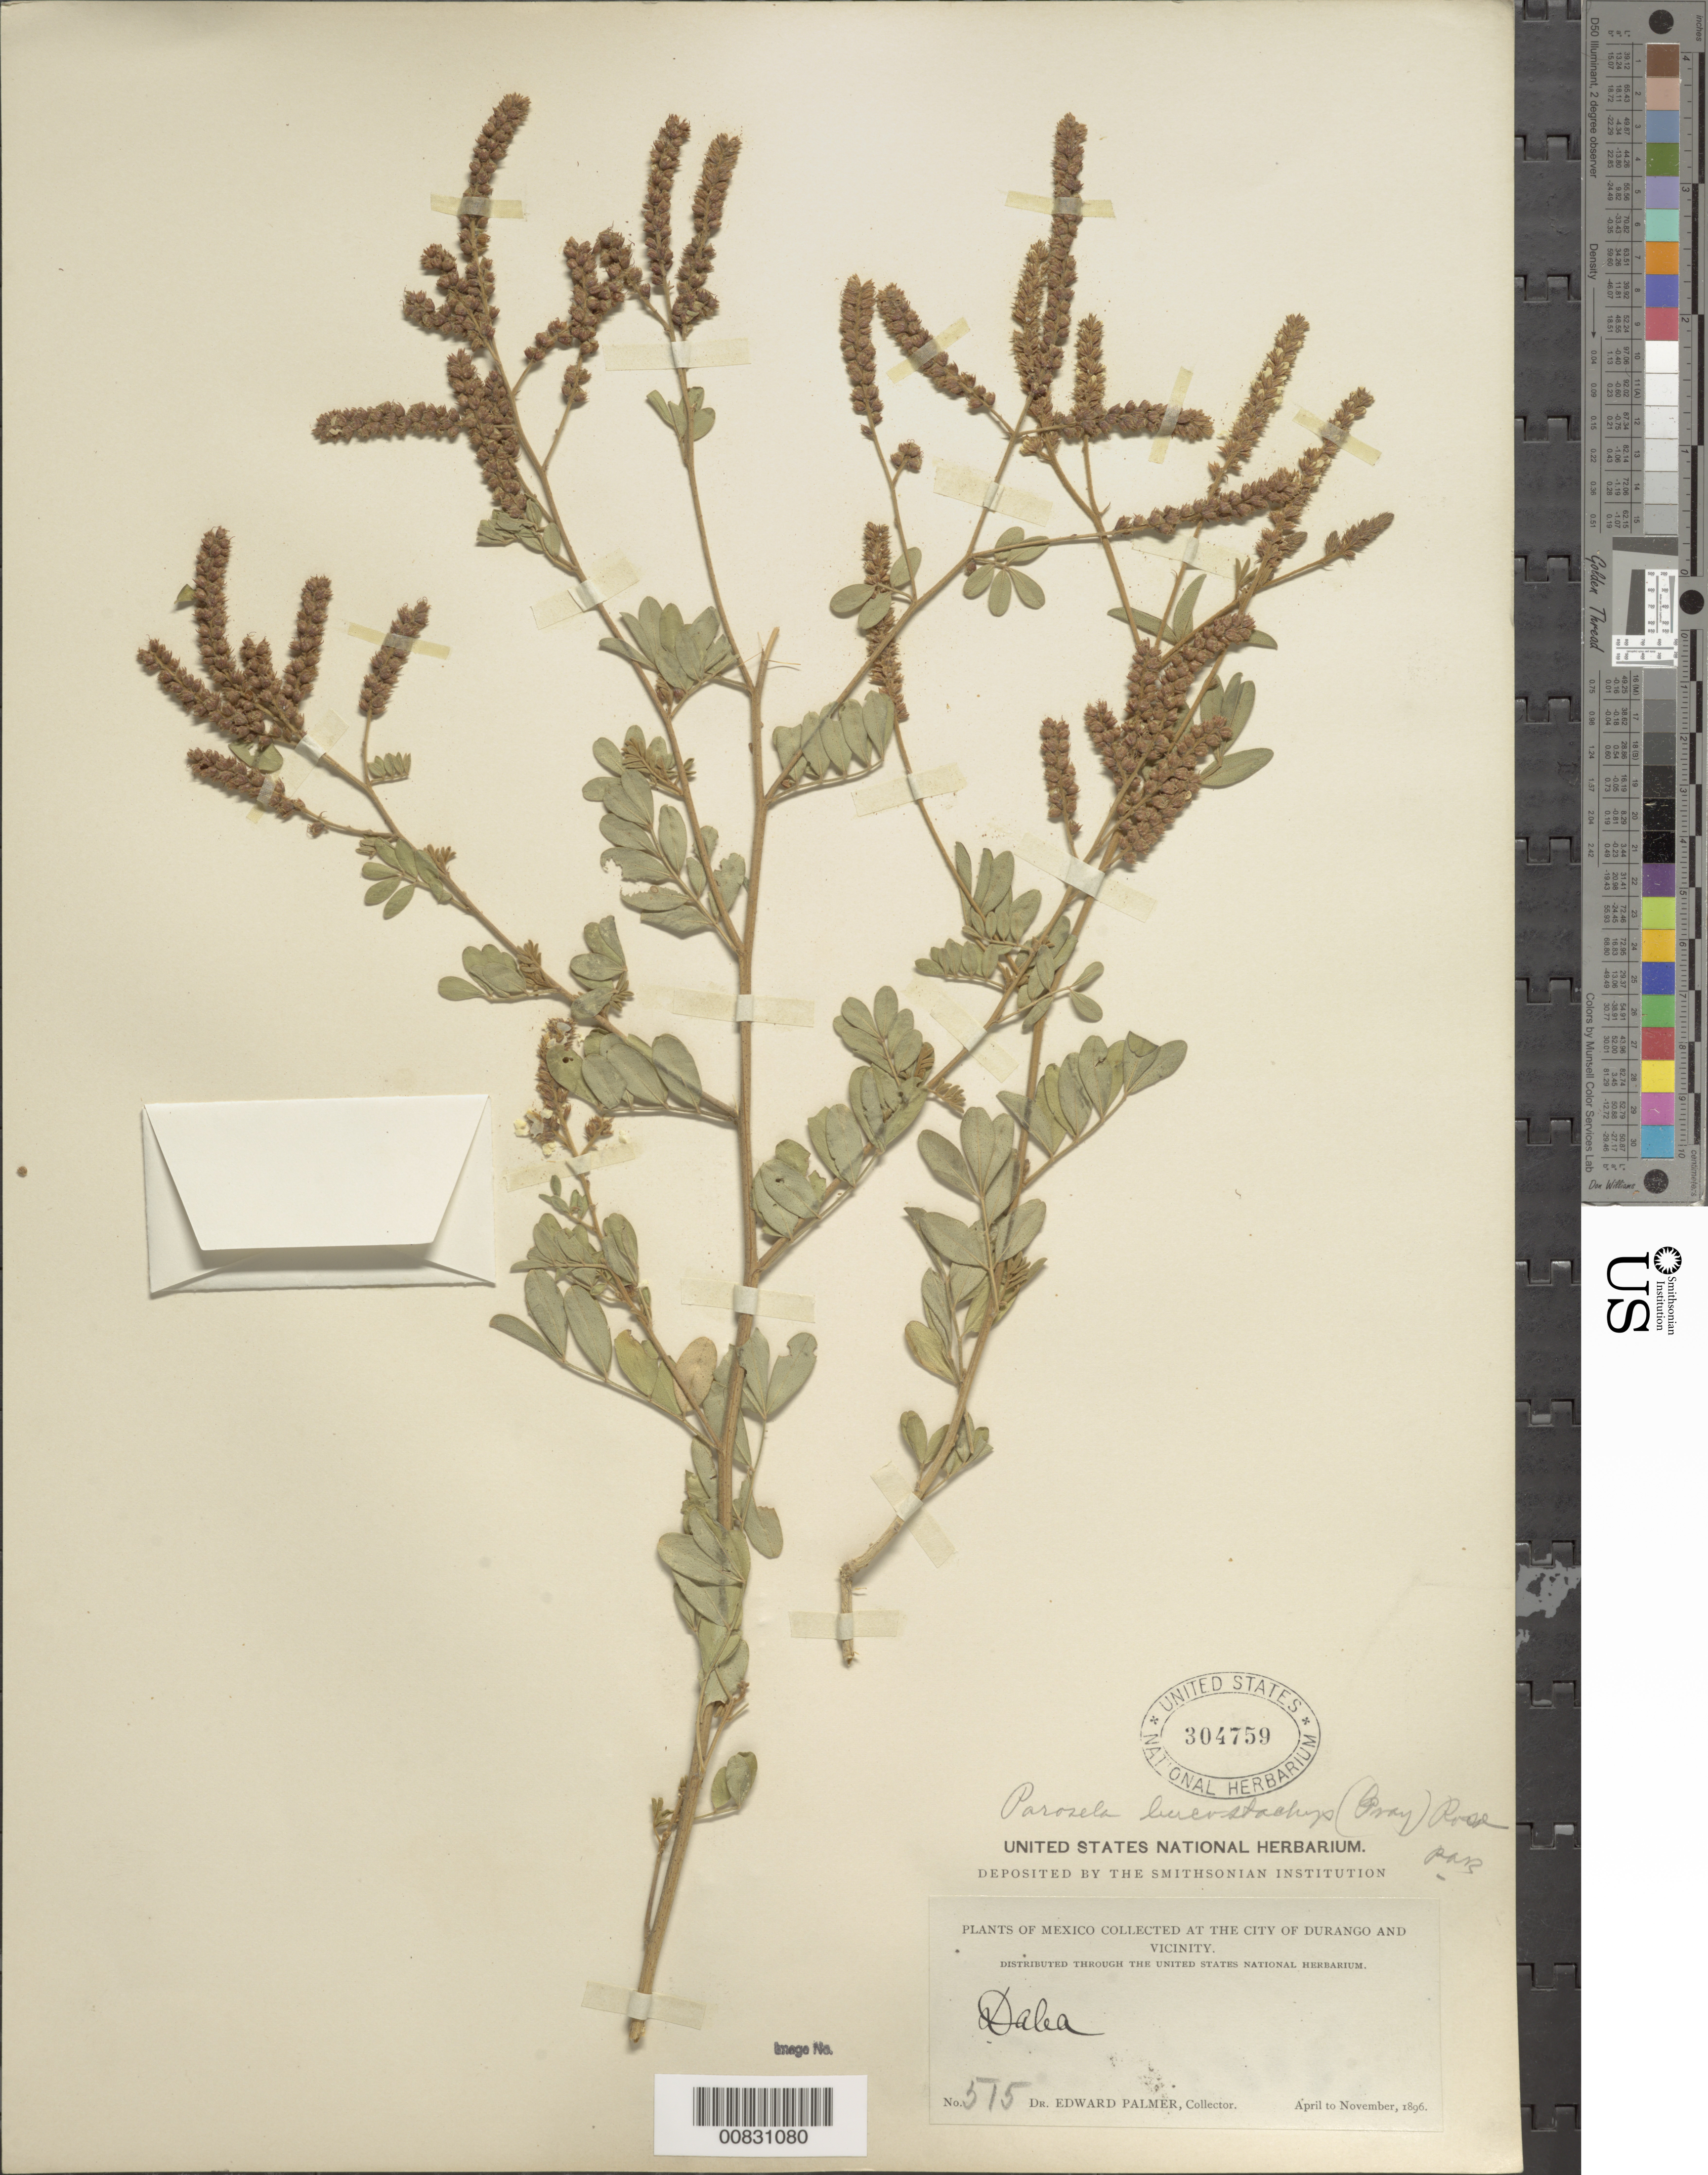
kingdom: Plantae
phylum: Tracheophyta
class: Magnoliopsida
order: Fabales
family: Fabaceae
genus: Dalea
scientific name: Dalea leucostachya var. leucostachya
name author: A. Gray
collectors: E. Palmer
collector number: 515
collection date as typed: Apr 1896 to -- Nov 1896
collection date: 1896-04/1896-11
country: Mexico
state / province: Durango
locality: City of Durango and vicinity.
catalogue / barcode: US 304759